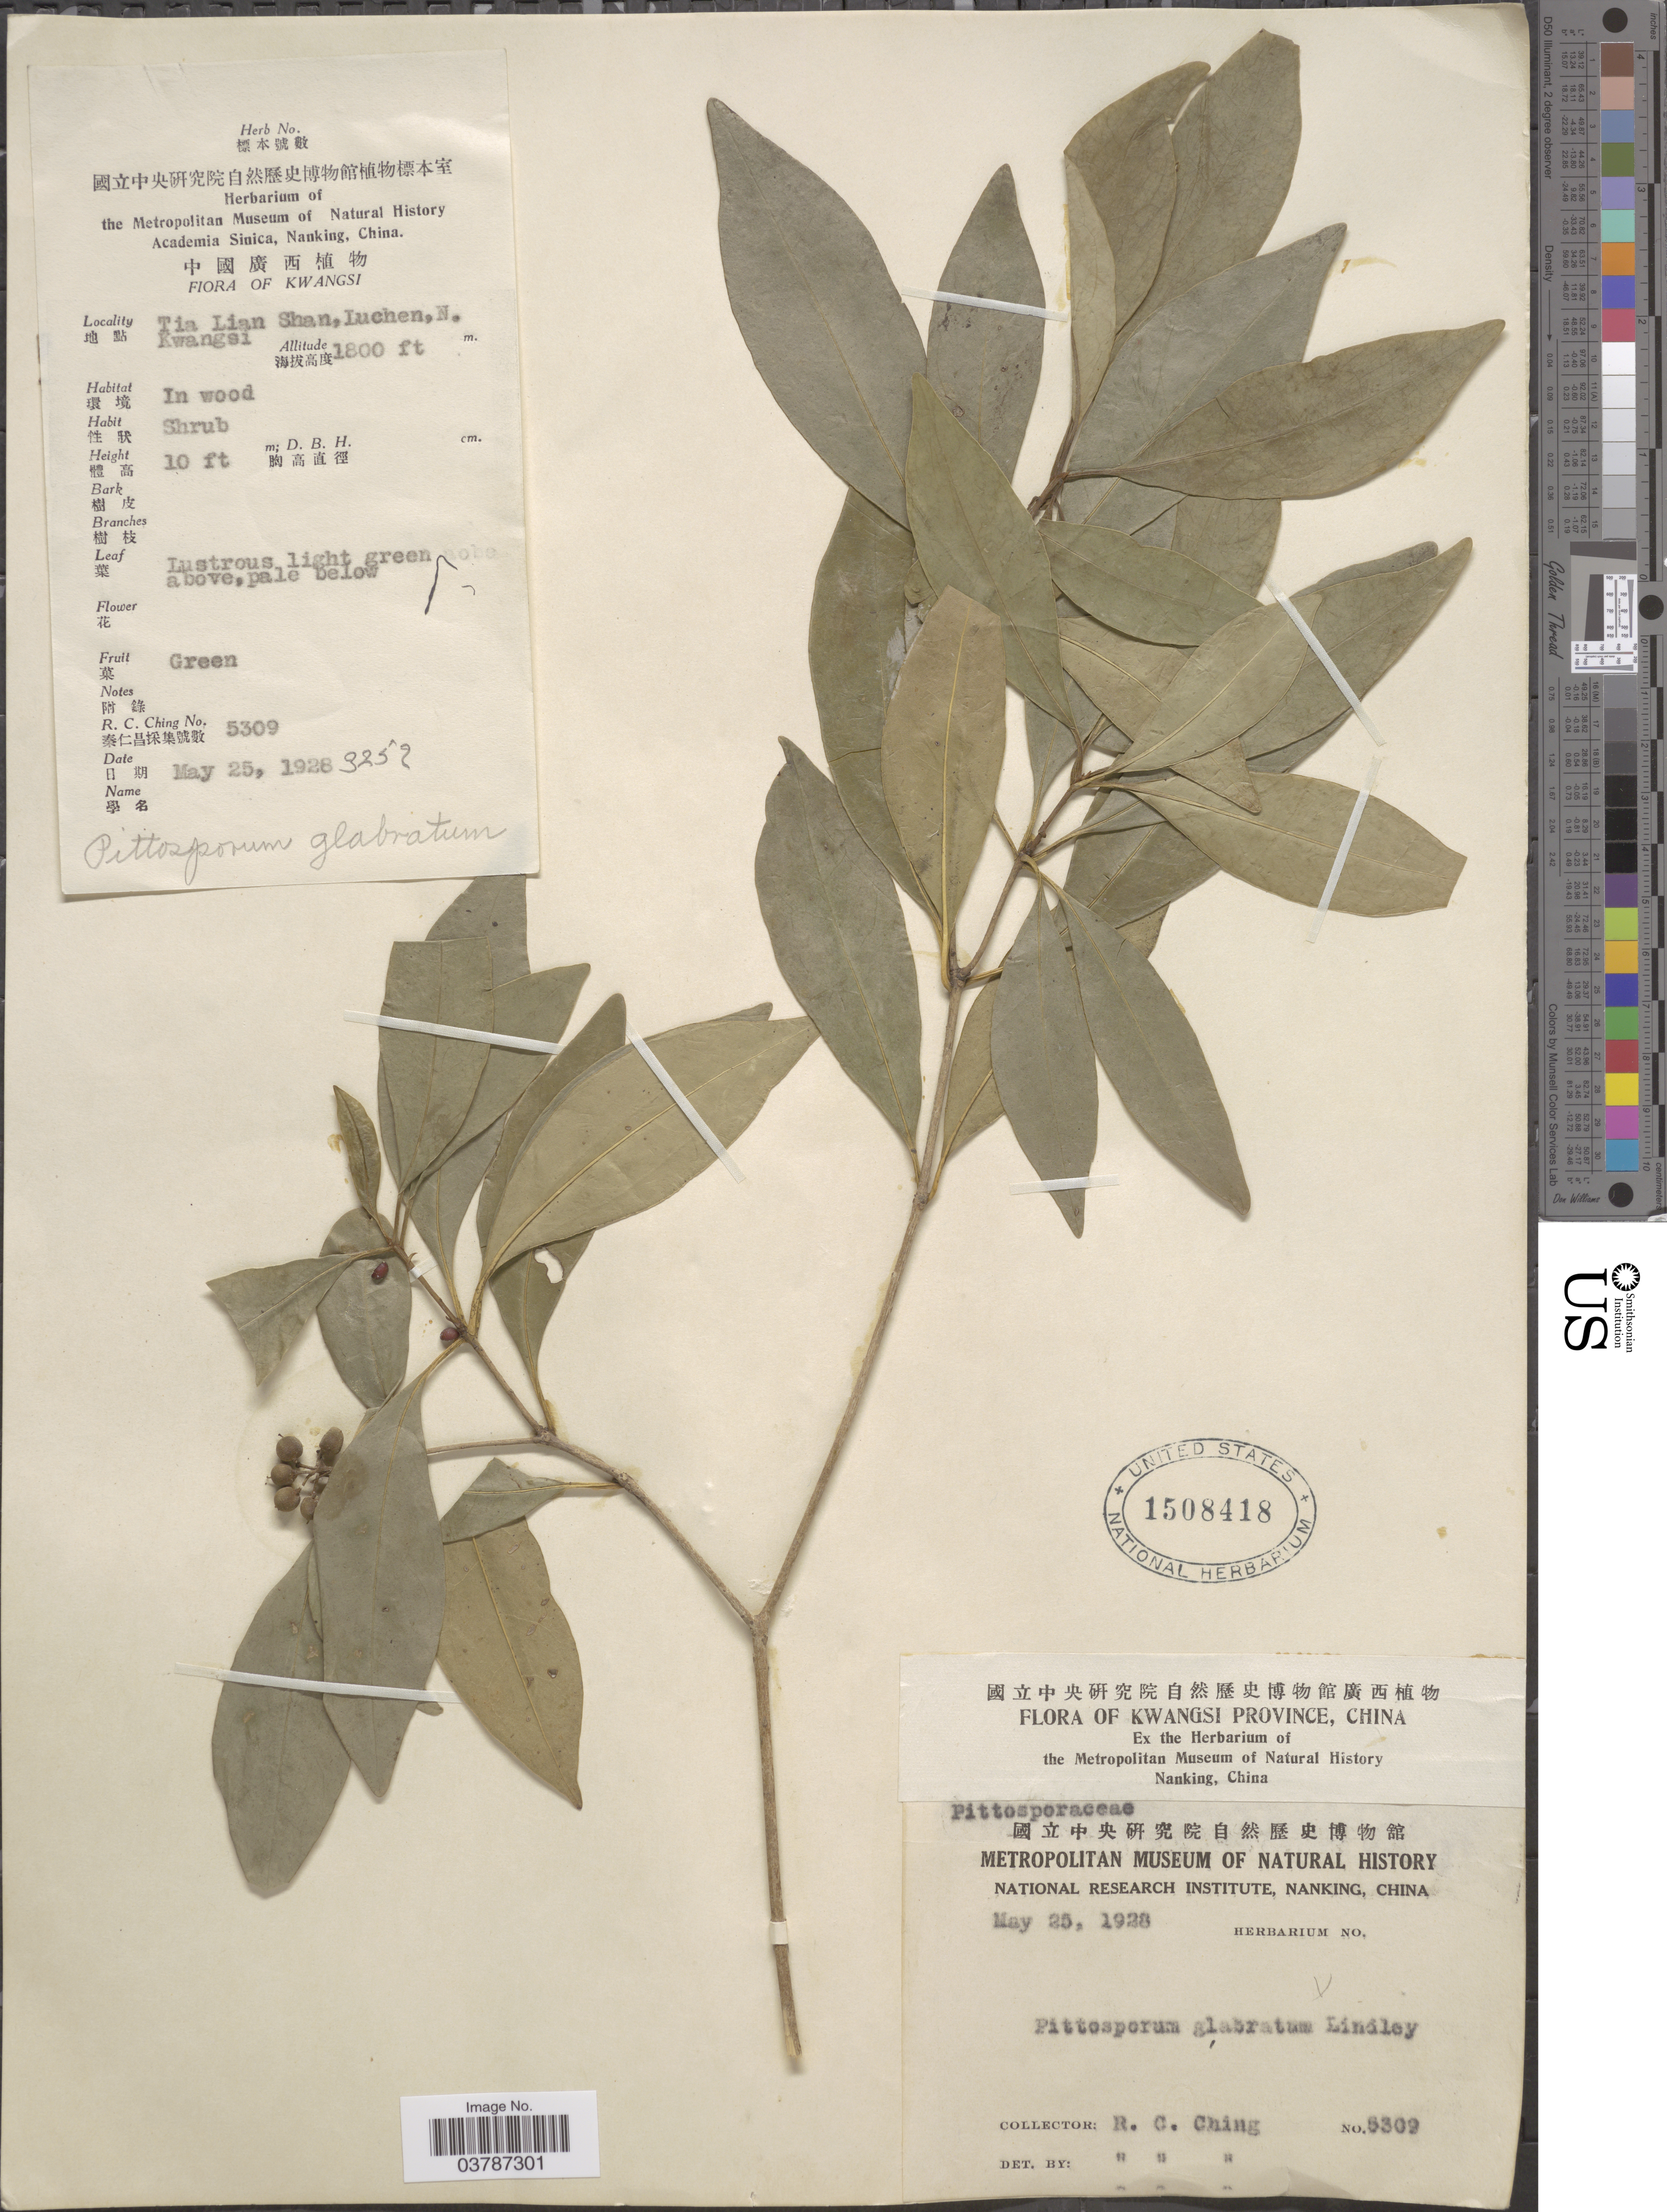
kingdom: Plantae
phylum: Tracheophyta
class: Magnoliopsida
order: Apiales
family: Pittosporaceae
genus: Pittosporum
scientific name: Pittosporum sp.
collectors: R. C. Ching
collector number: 5309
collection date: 1928-05-25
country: China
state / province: Guangxi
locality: Kwangsi. Tia Lian Shan, Luchen, N. Kwangsi.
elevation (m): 549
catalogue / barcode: US 1508418